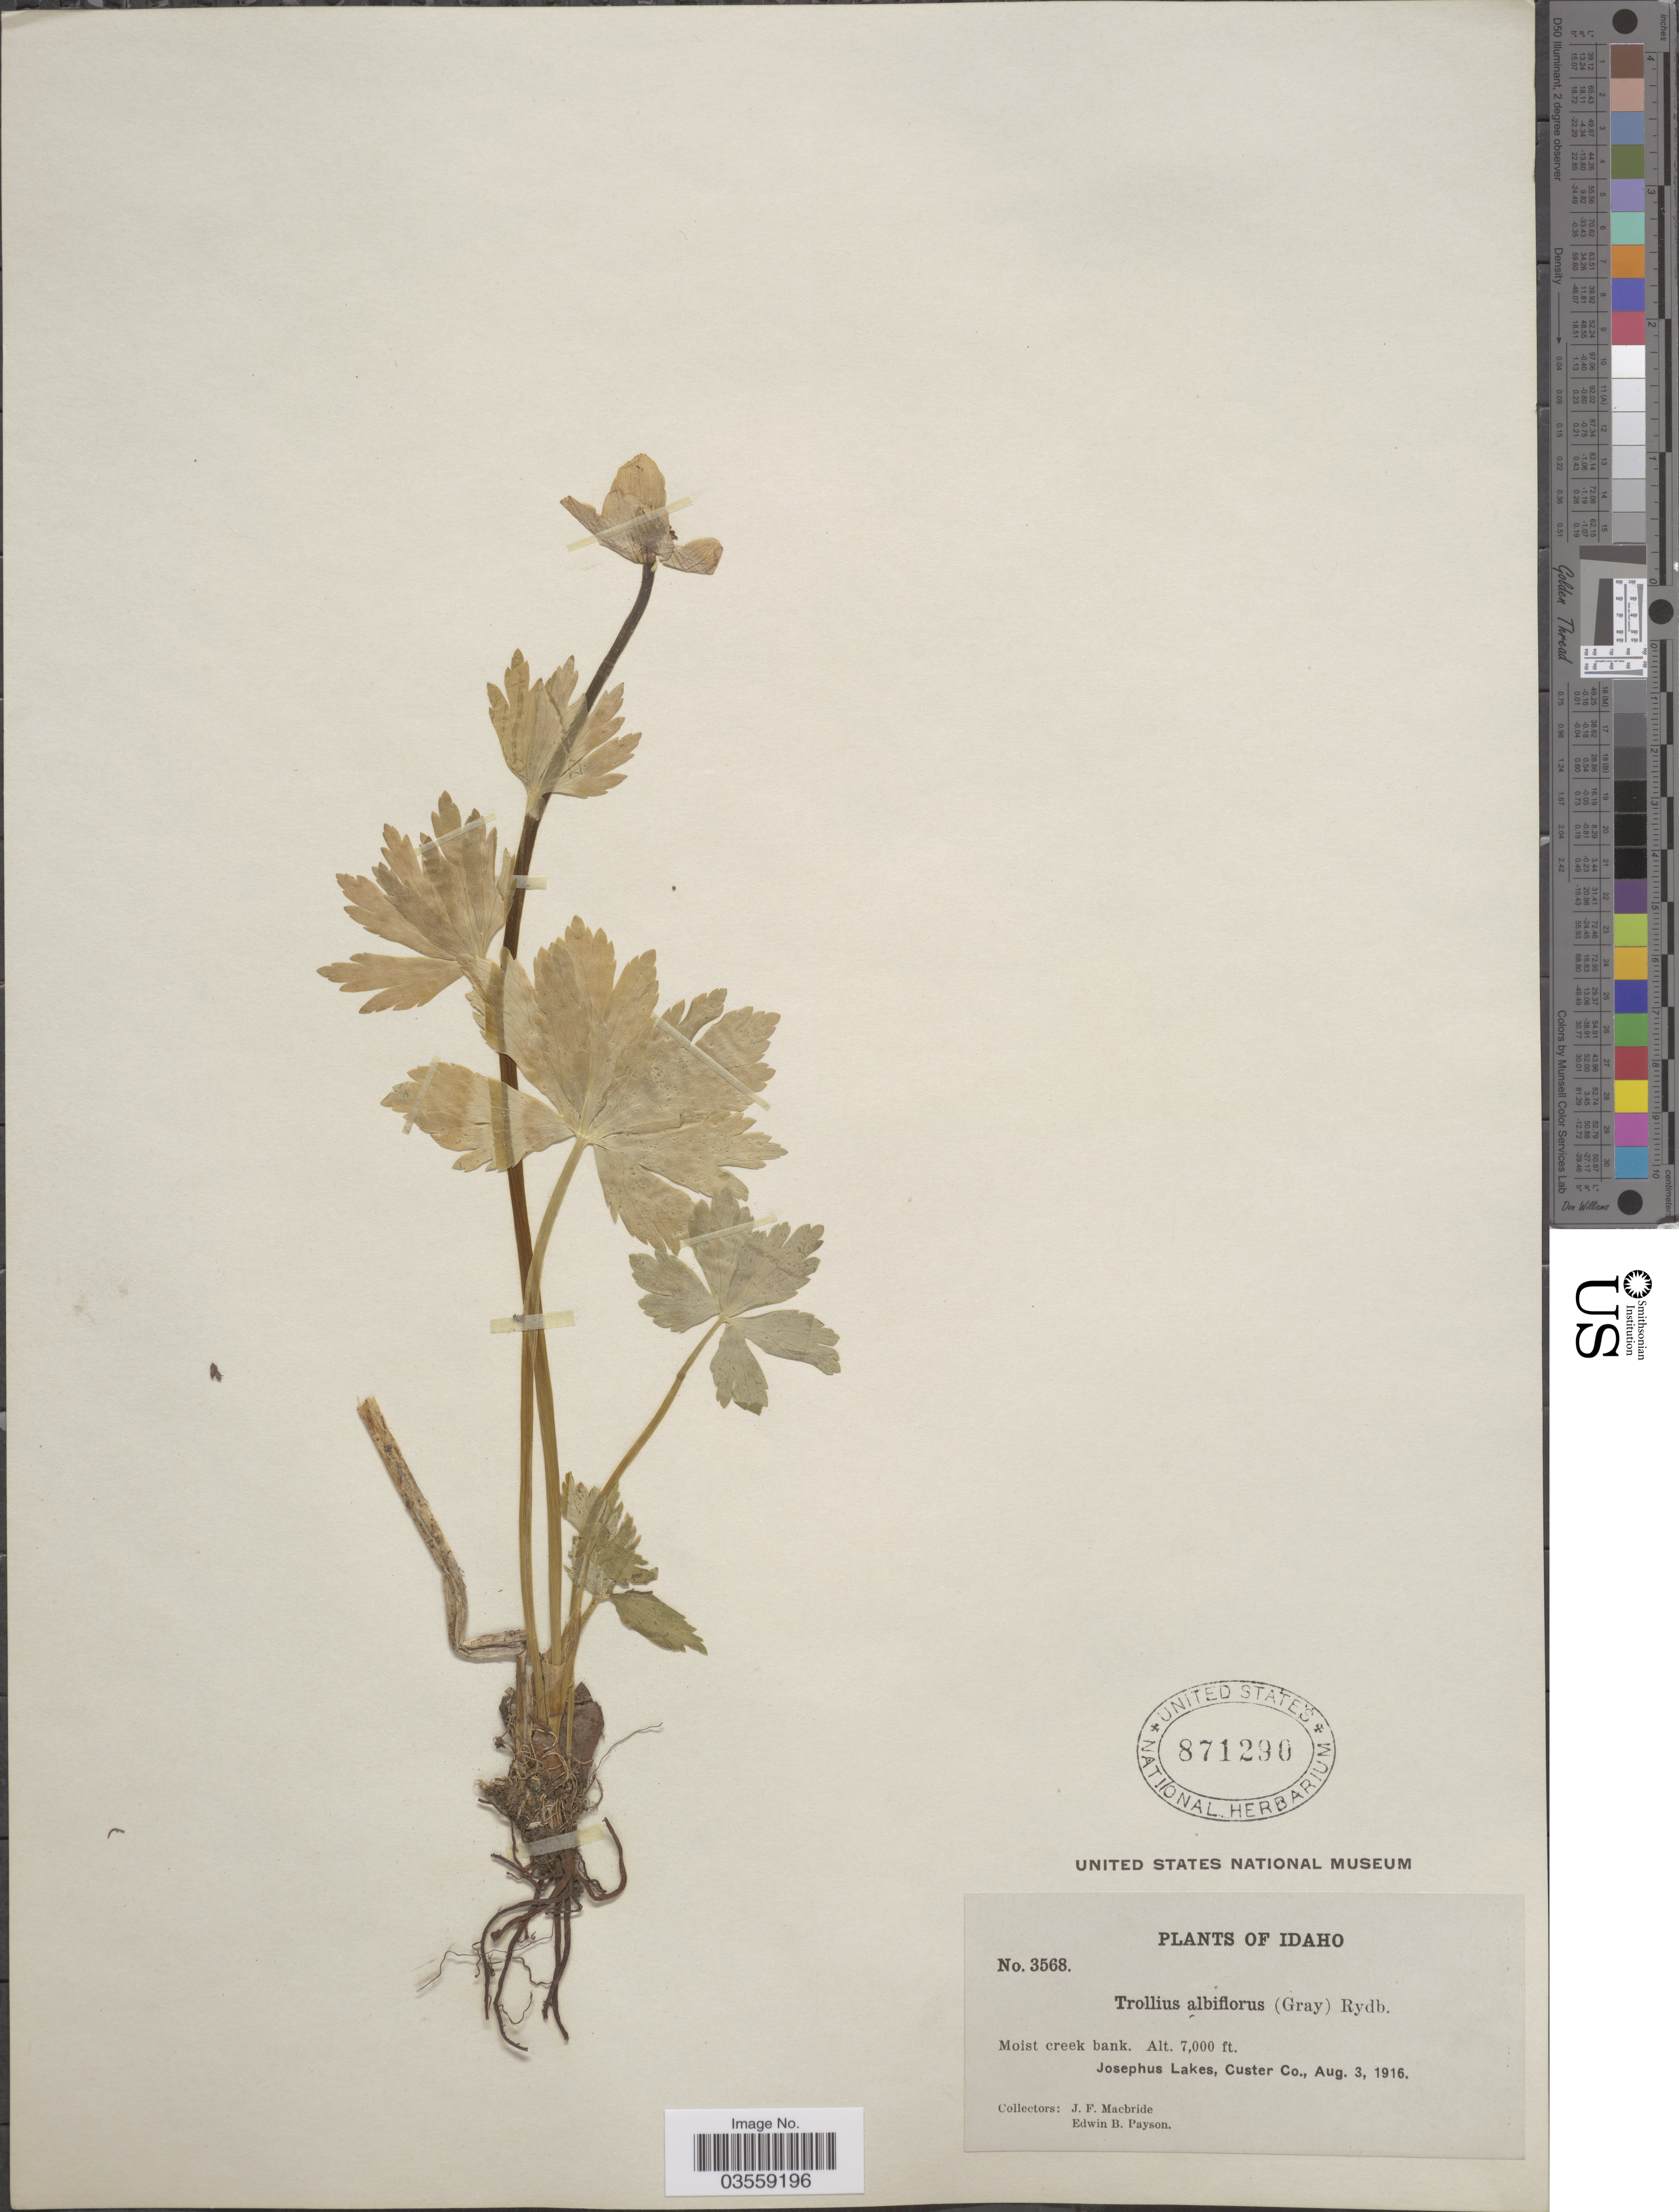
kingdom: Plantae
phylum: Tracheophyta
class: Magnoliopsida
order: Ranunculales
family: Ranunculaceae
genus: Trollius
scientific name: Trollius laxus var. albiflorus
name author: A. Gray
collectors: J. F. Macbride & E. B. Payson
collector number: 3568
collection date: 1916-08-03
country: United States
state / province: Idaho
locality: Moist creek bank. Josephus Lakes, Custer Co.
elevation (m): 2134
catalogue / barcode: US 871290